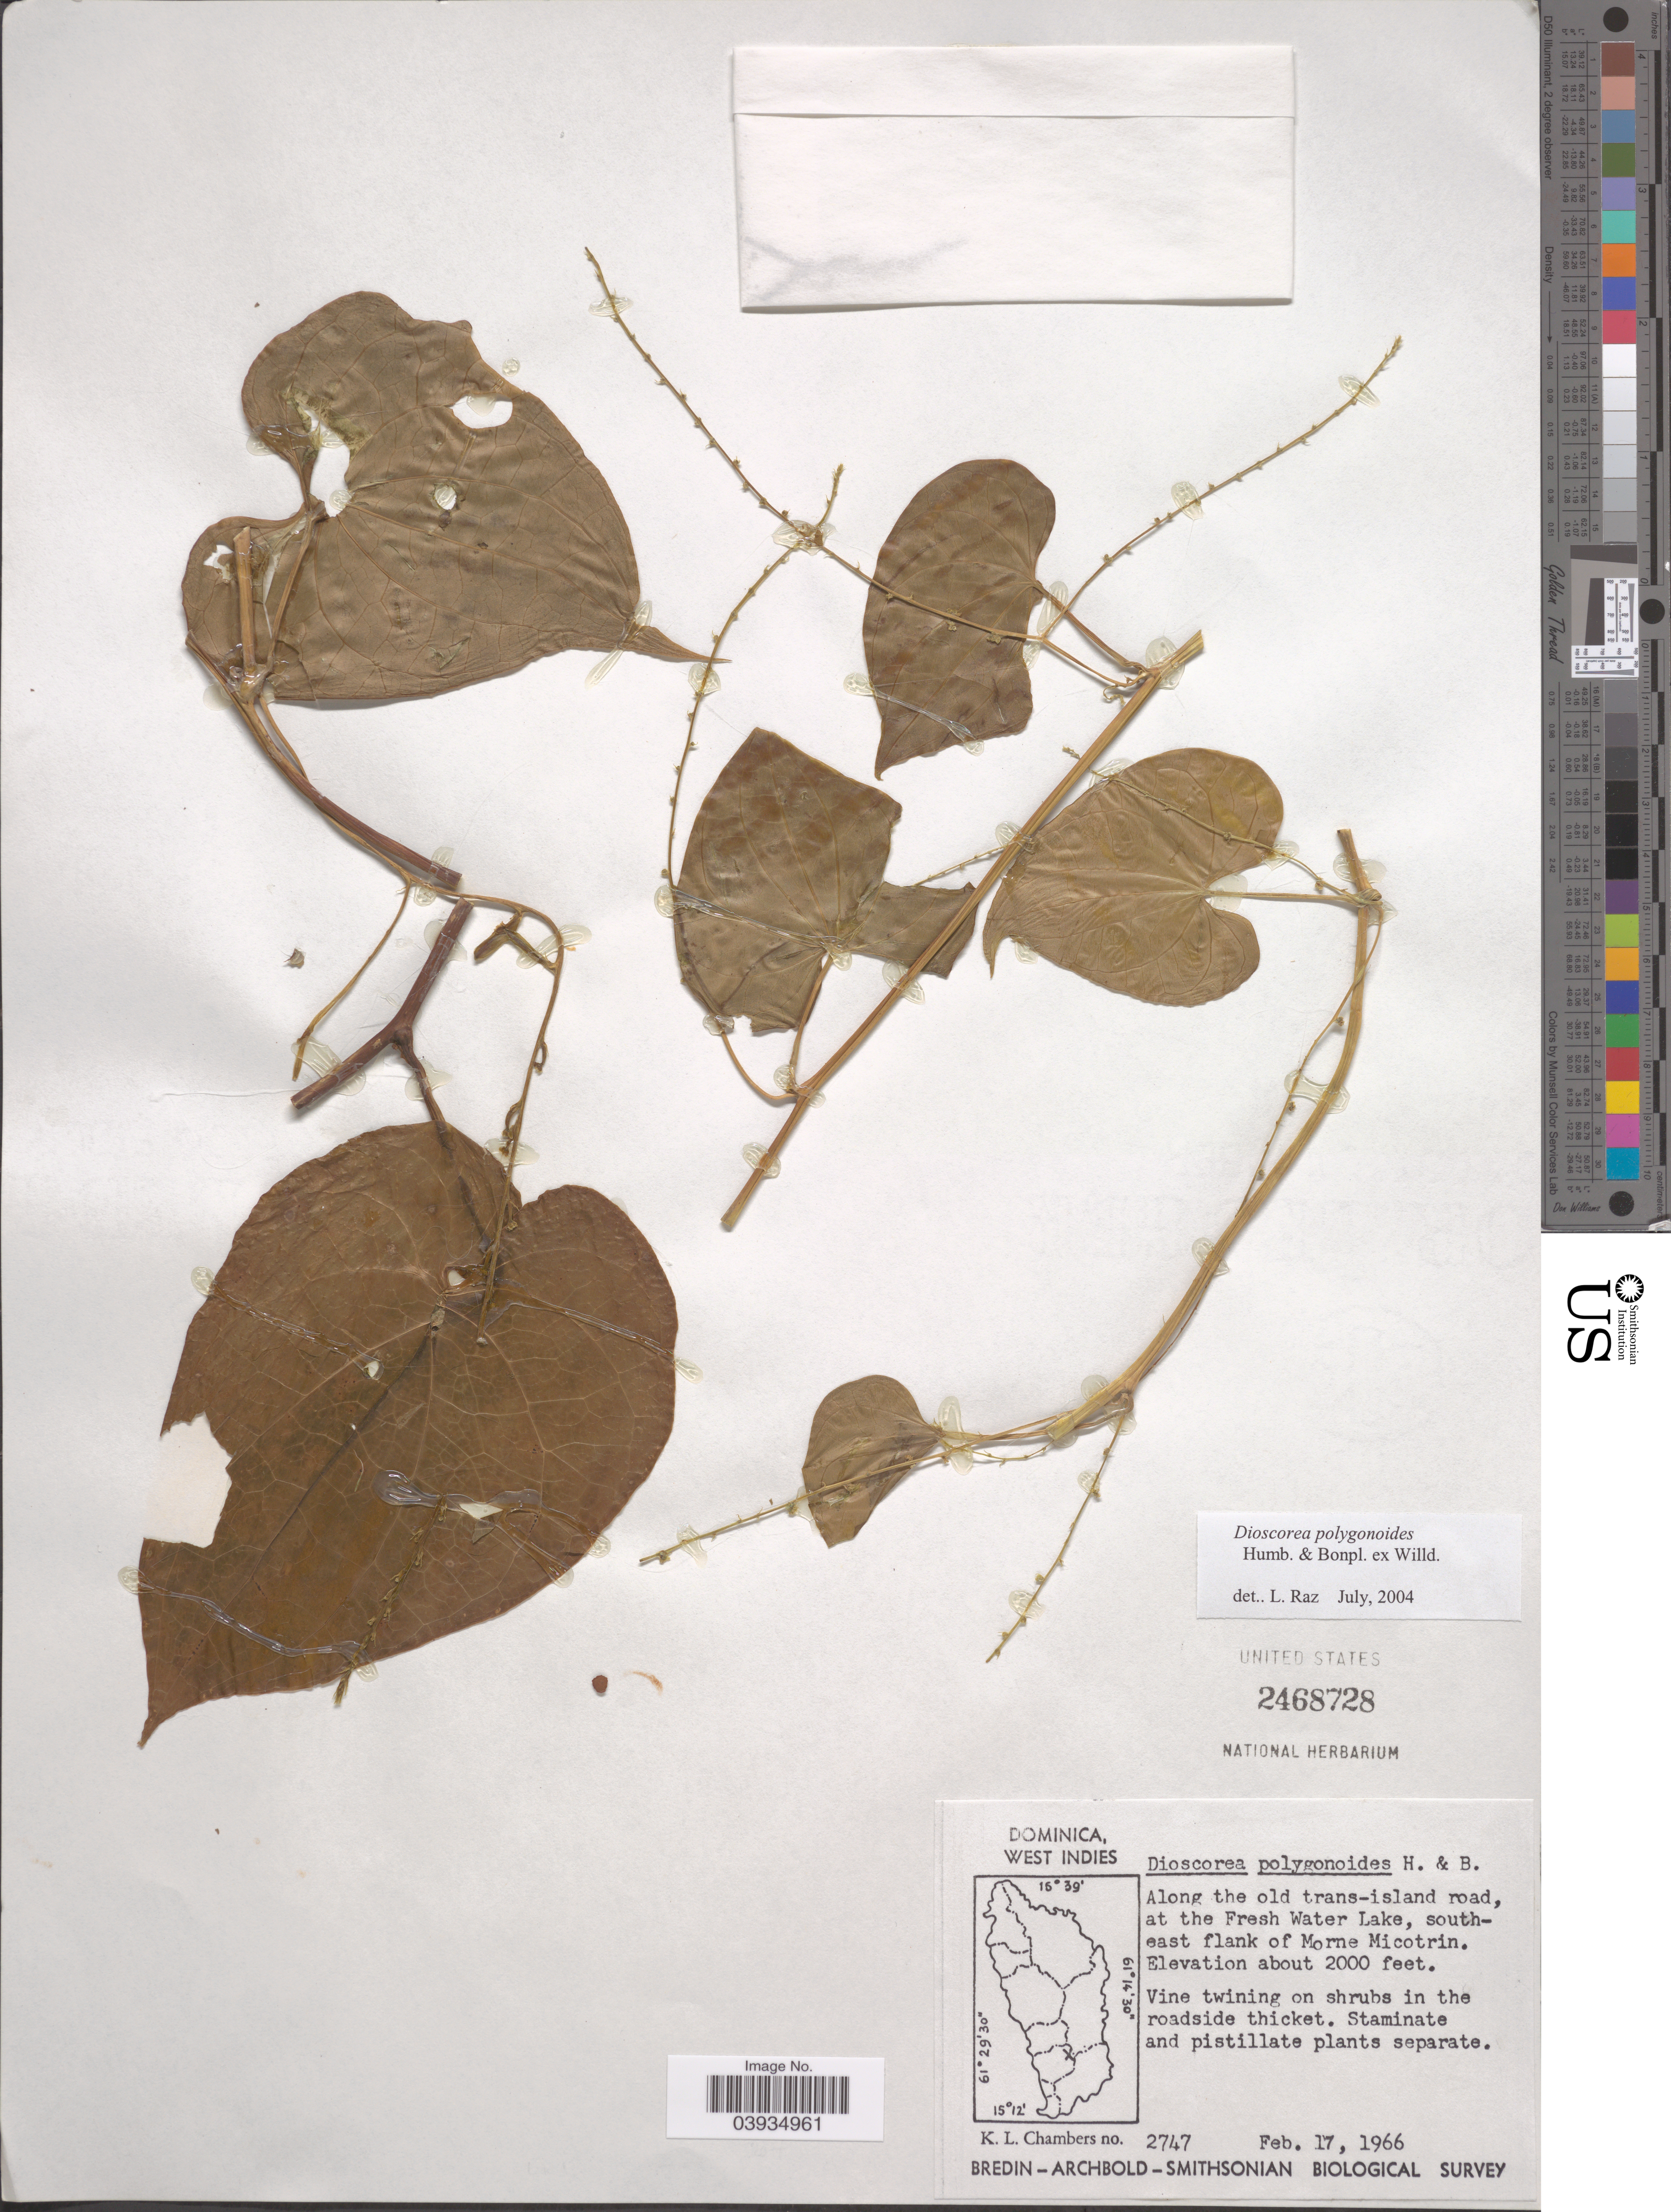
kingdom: Plantae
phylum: Tracheophyta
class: Liliopsida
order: Dioscoreales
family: Dioscoreaceae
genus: Dioscorea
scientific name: Dioscorea polygonoides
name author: Humb. & Bonpl. ex Willd.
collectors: K. Chambers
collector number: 2747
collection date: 1966-02-17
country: Dominica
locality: Along the old trans-island road, at the Fresh Water Lake, south-east flank of Morne Micotrin.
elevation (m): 610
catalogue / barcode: US 2468728